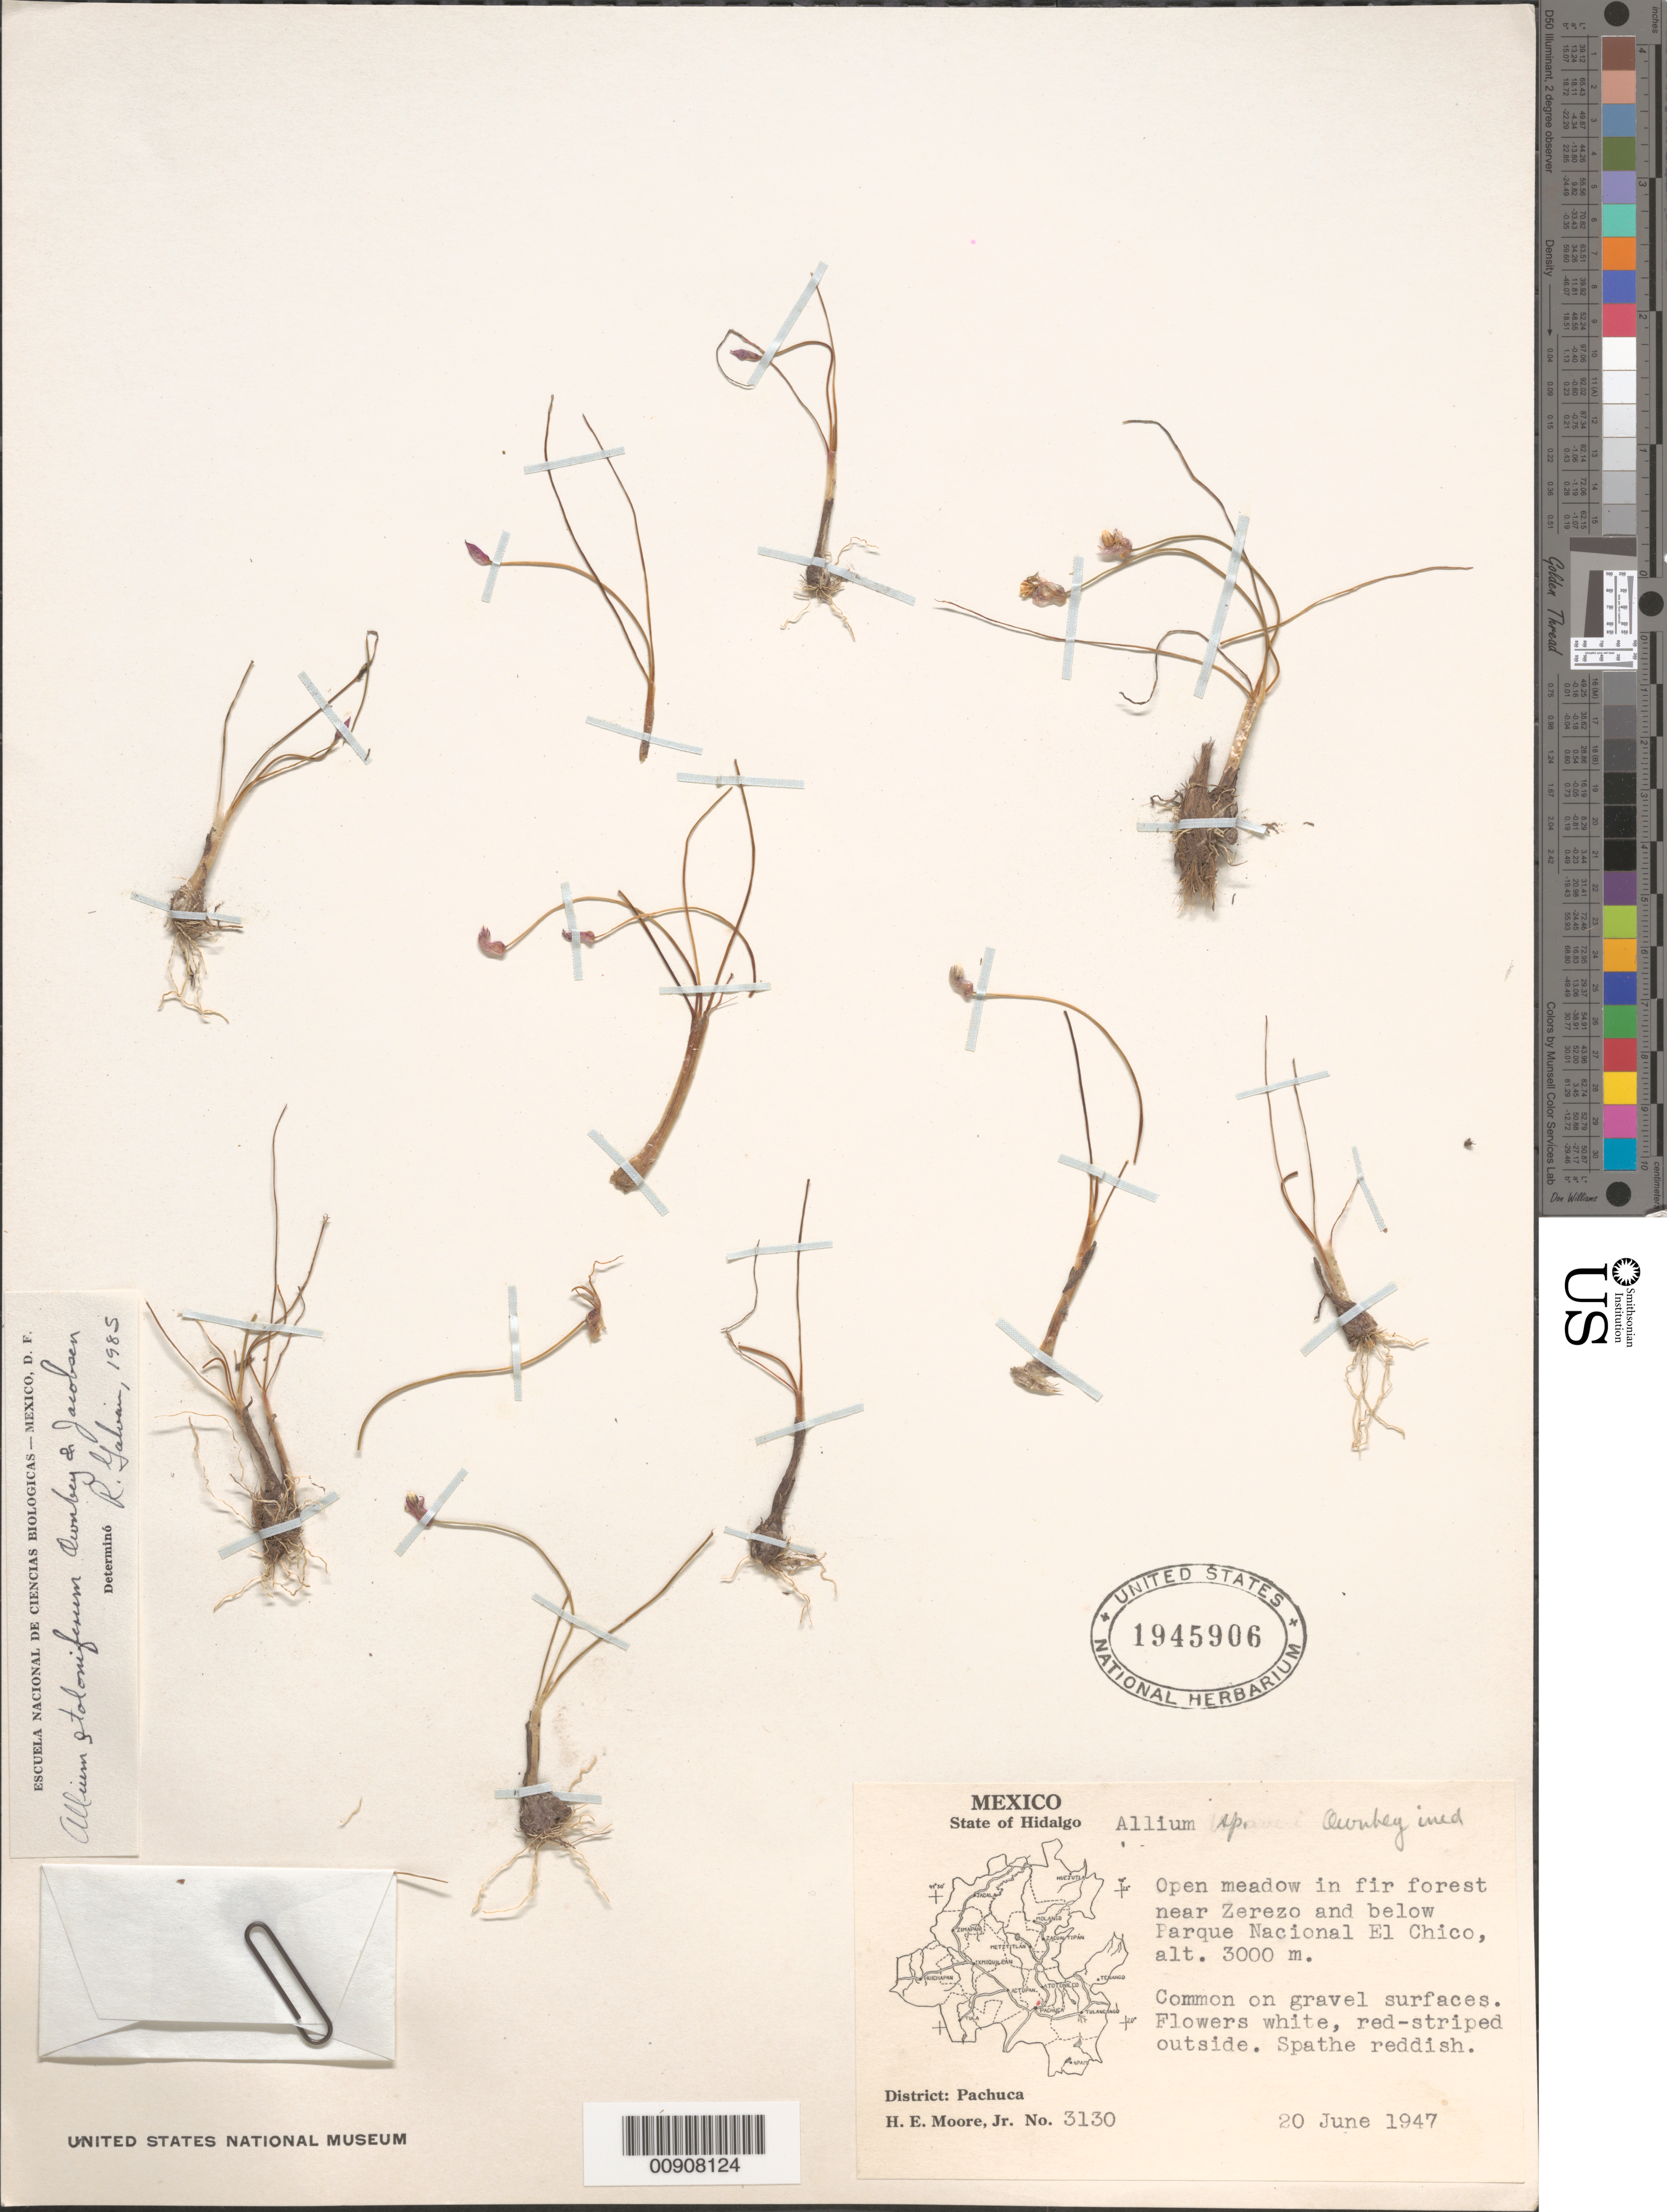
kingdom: Plantae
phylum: Tracheophyta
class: Liliopsida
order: Asparagales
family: Amaryllidaceae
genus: Allium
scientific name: Allium stoloniferum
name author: Ownbey ex Jacobsen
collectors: H. E. Moore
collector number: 3130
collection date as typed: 20 Jun 1947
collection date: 1947-06-20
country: Mexico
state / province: Hidalgo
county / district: Pachuca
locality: Near Zerezo and below Parque Nacional El Chico, District Pachuca, State of Hidalgo.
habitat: Open meadow in fir forest. Common on gravel surfaces.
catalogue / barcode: US 1945906